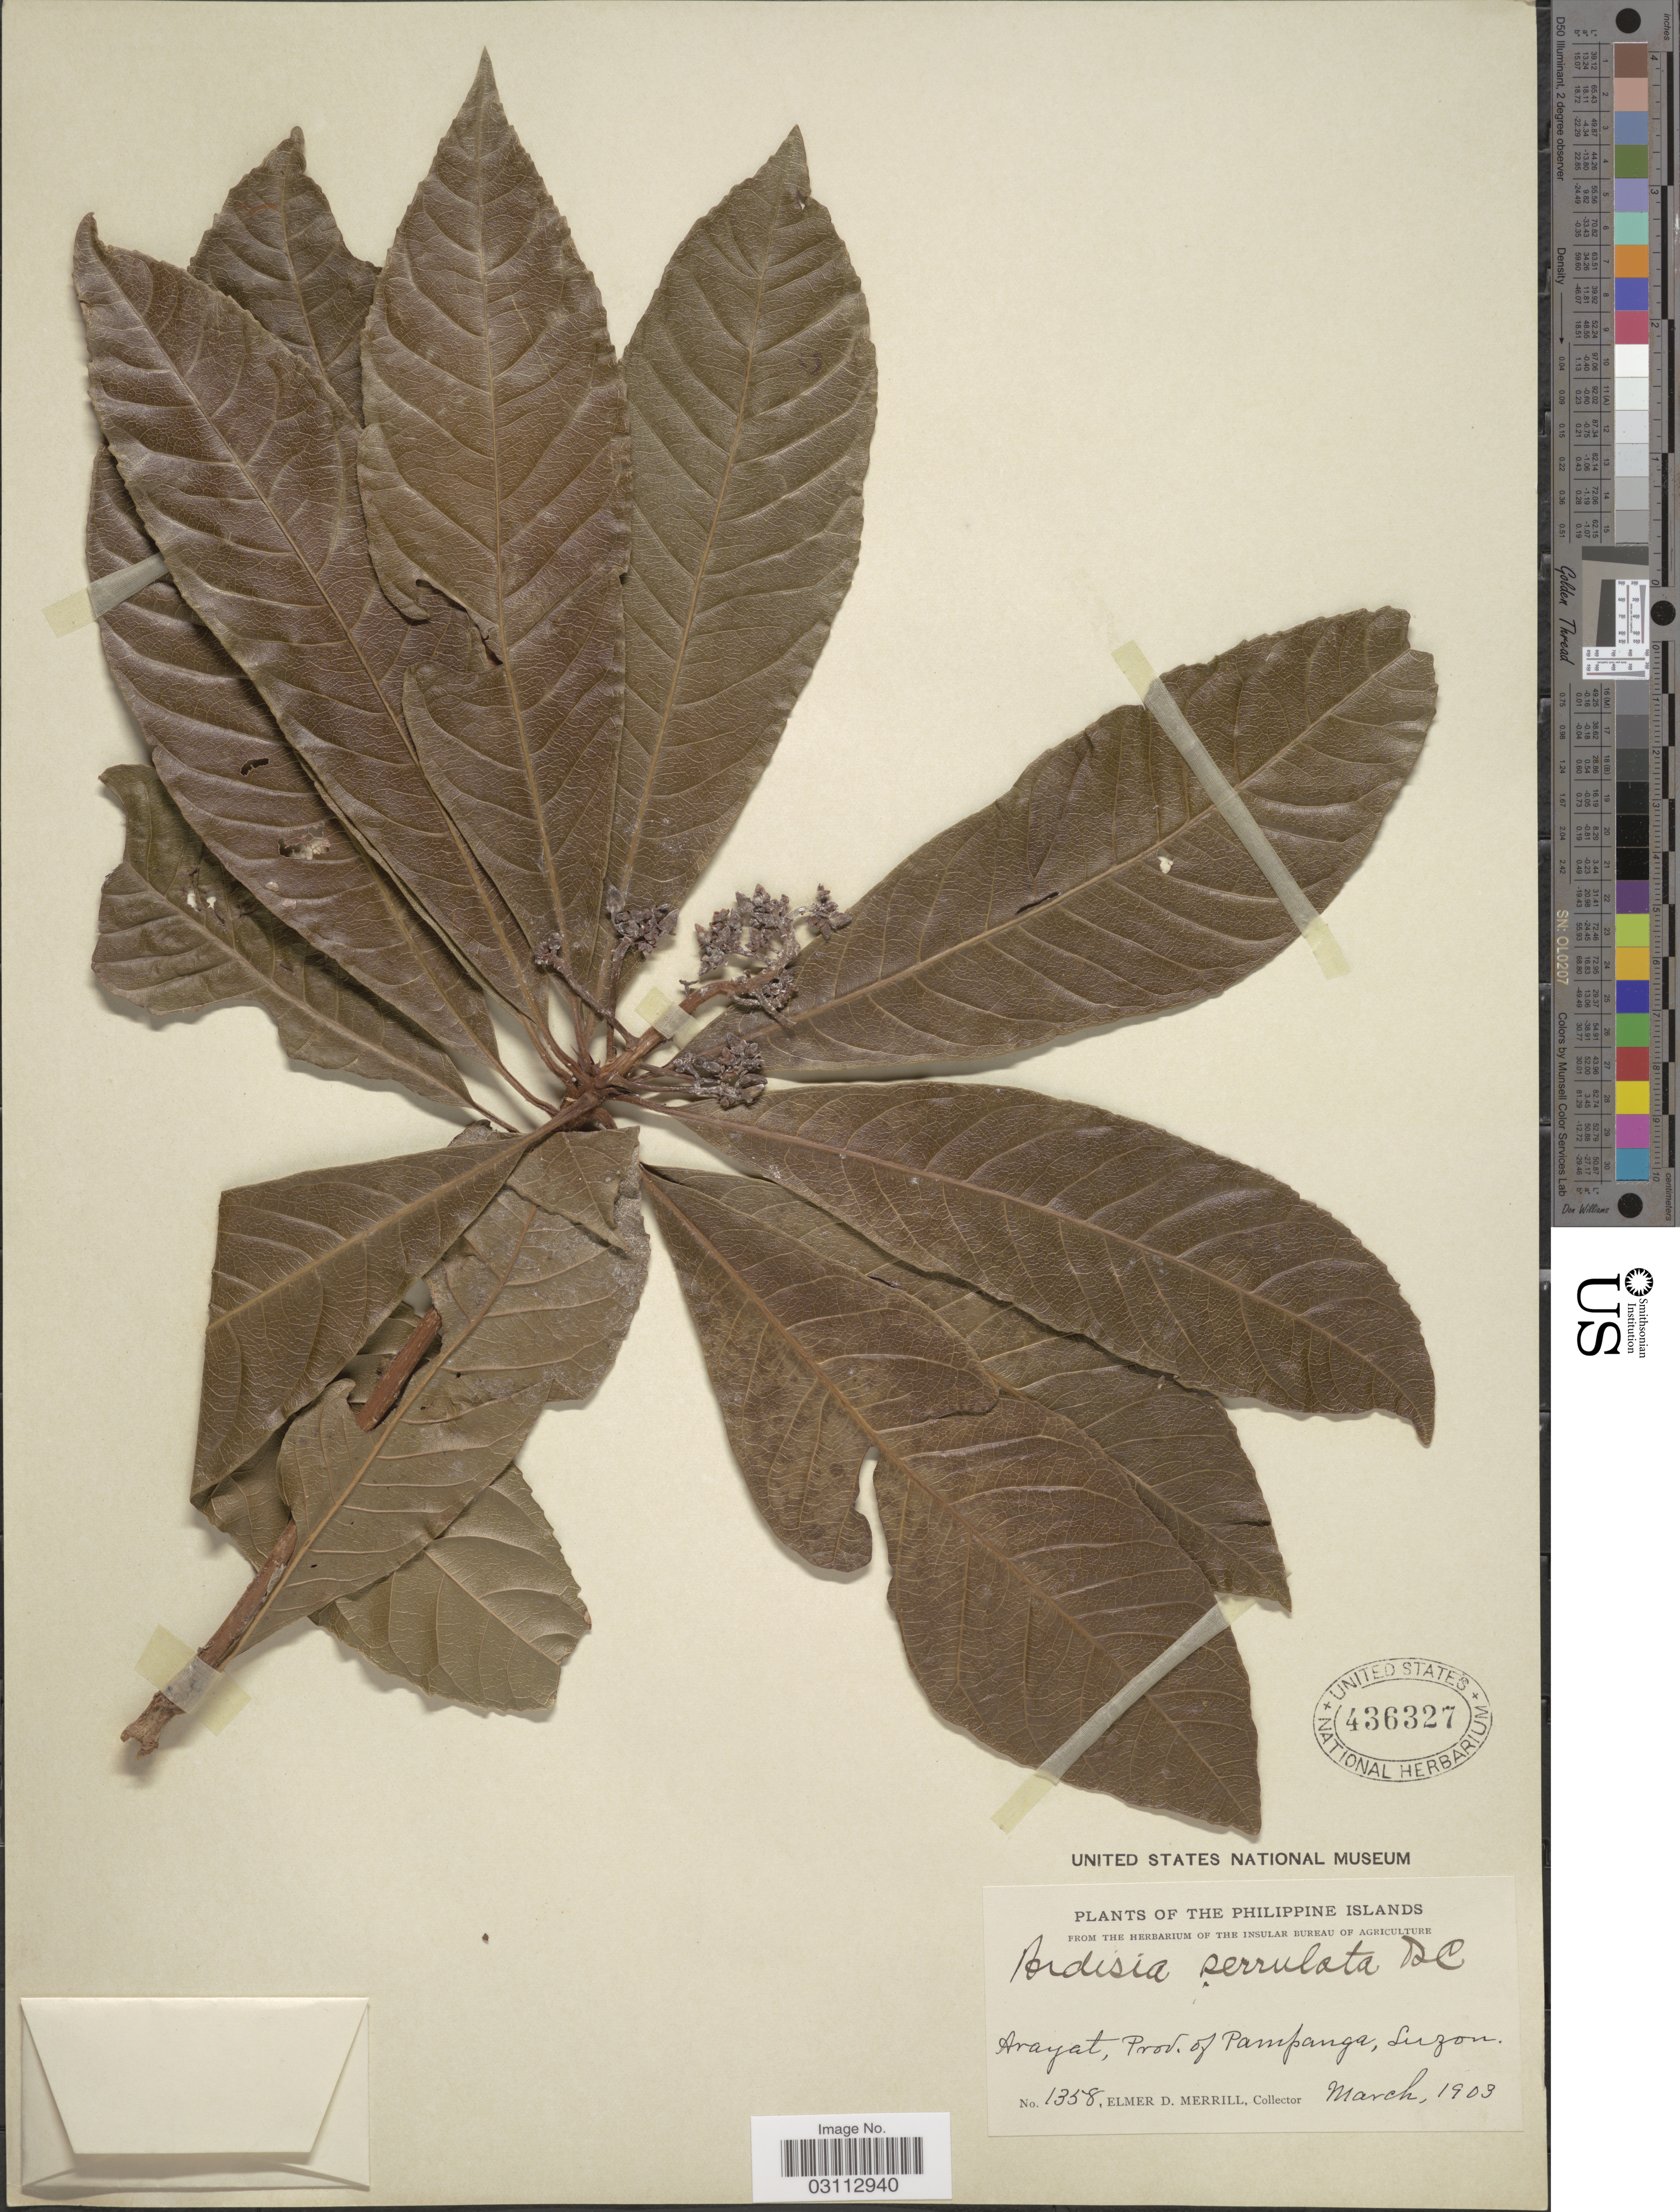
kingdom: Plantae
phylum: Tracheophyta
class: Magnoliopsida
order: Ericales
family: Primulaceae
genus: Ardisia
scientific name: Ardisia serrata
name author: (Cav.) Pers.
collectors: E. D. Merrill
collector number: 1358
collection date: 1903-03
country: Philippines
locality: Arayat, Prov. of Pampanga, Luzon.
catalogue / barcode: US 436327